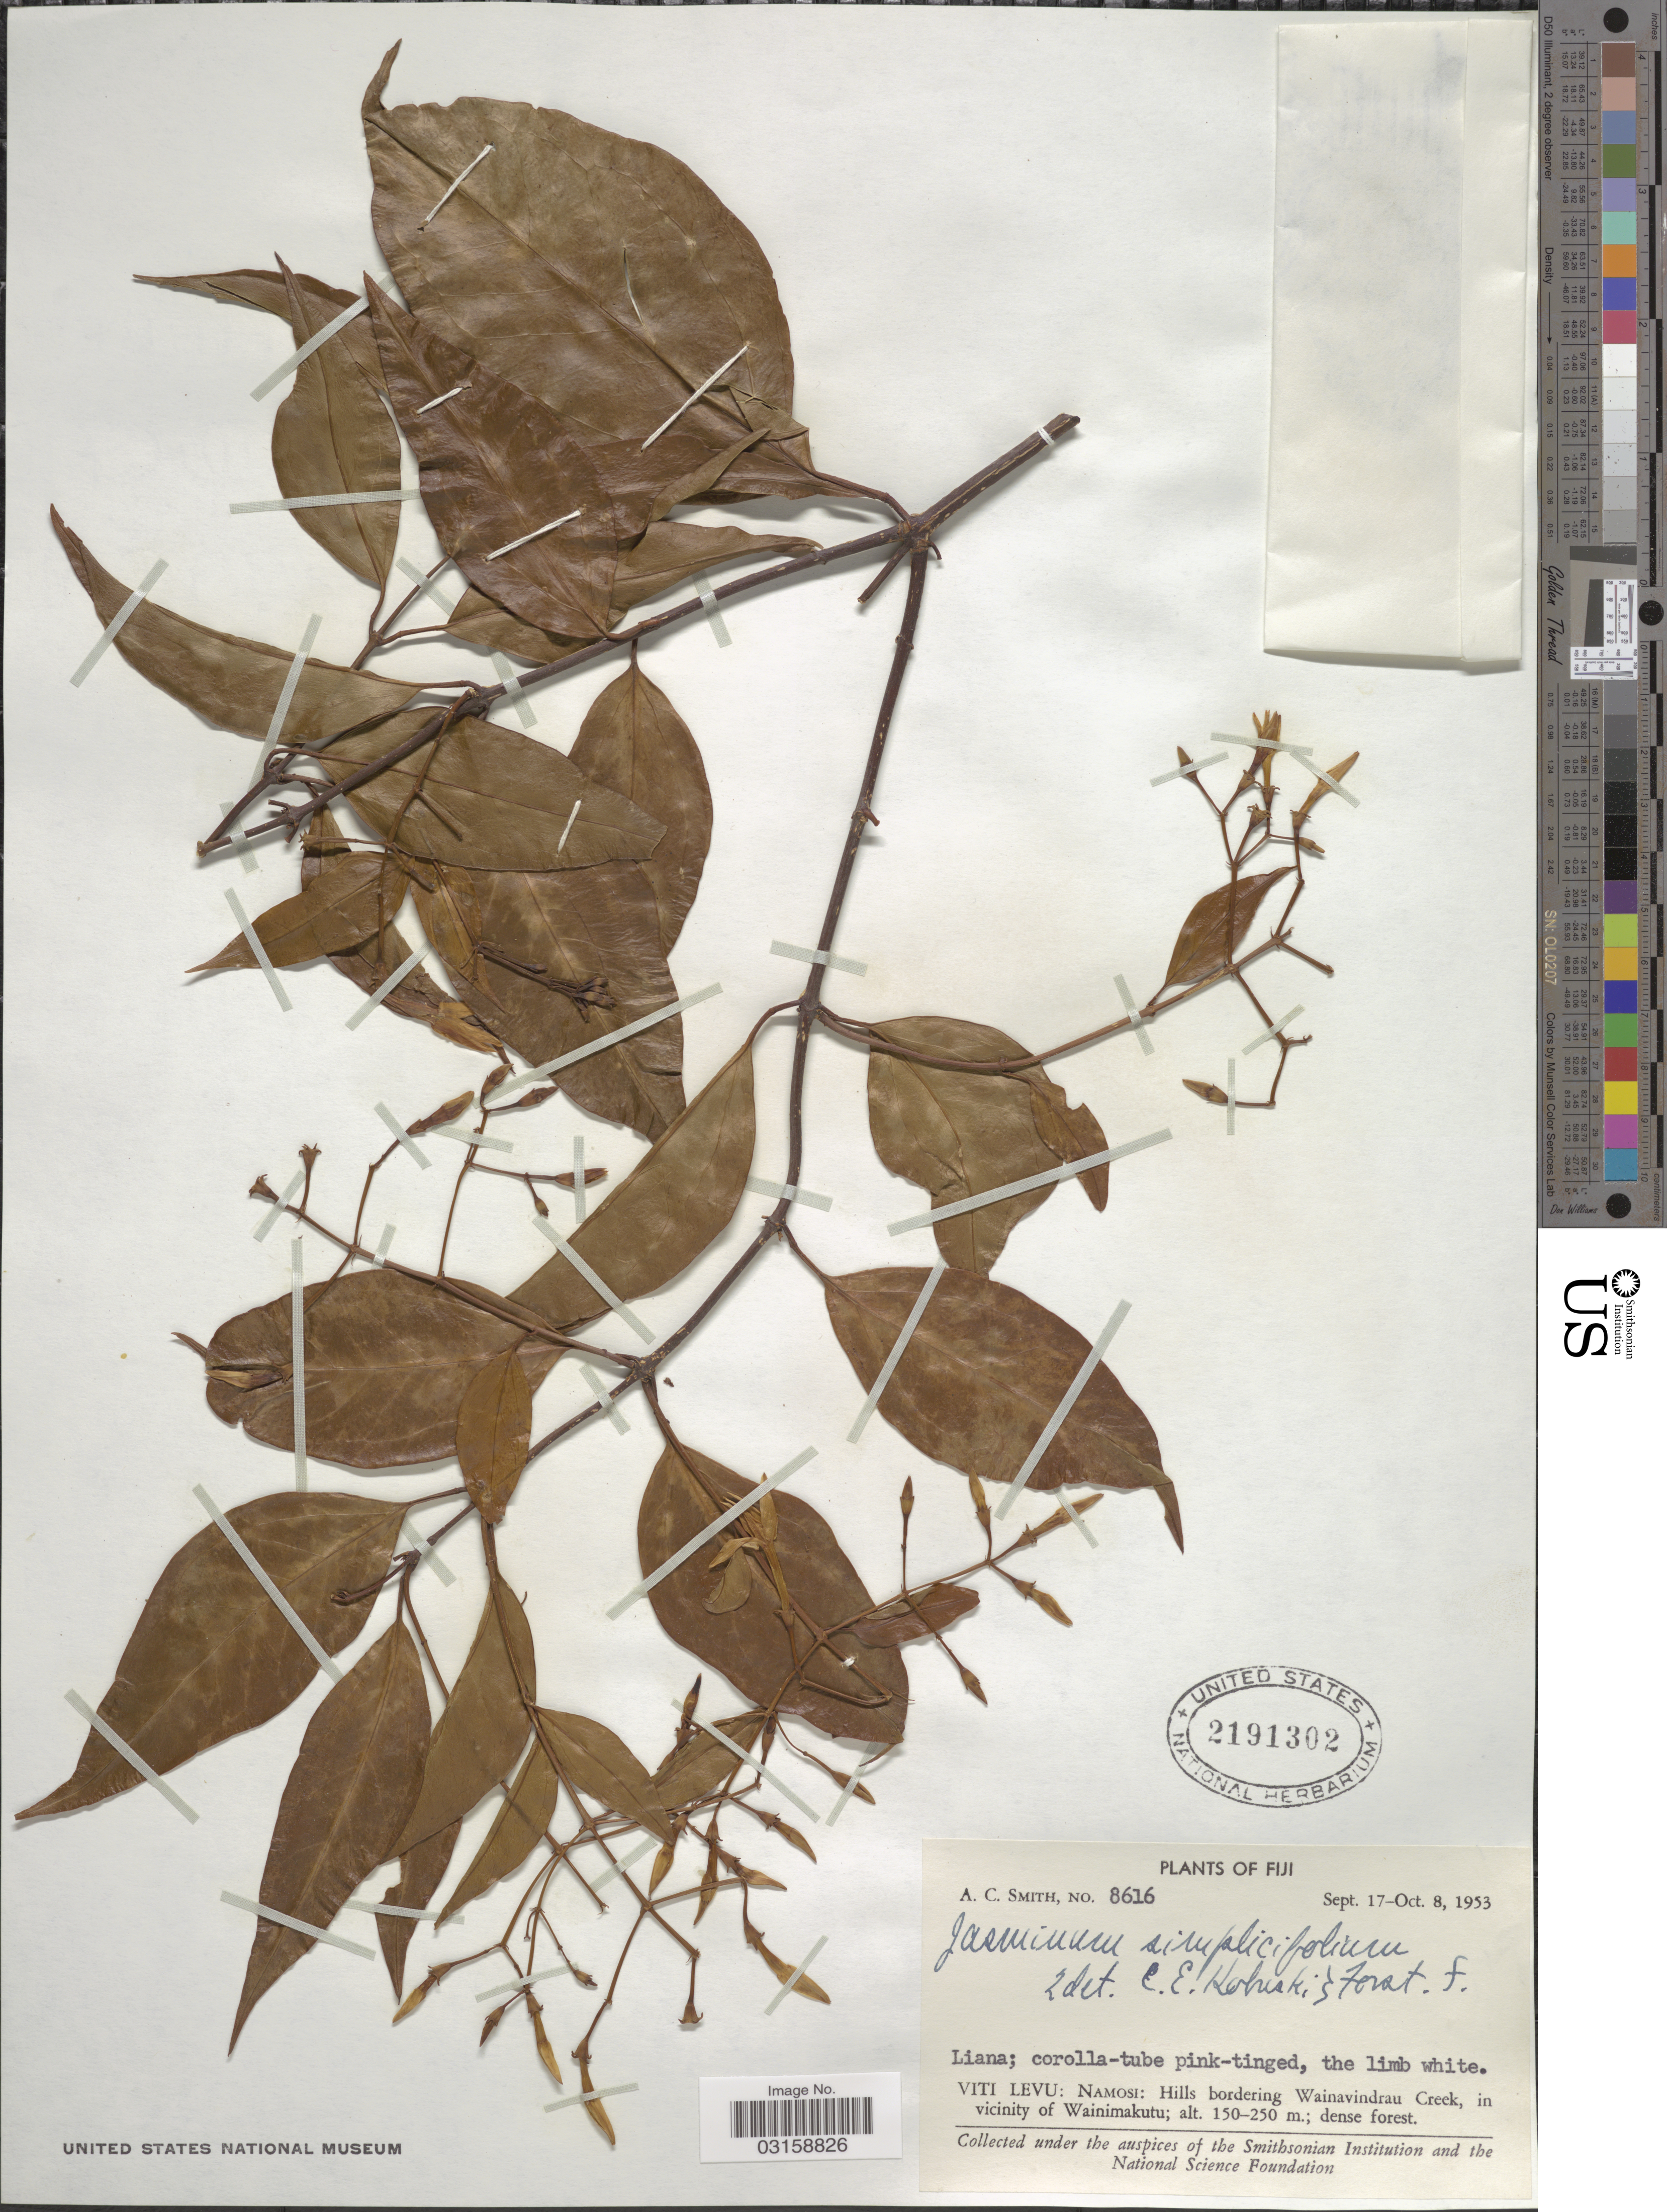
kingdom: Plantae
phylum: Tracheophyta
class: Magnoliopsida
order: Lamiales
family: Oleaceae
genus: Jasminum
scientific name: Jasminum simplicifolium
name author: G. Forst.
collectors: A. C. Smith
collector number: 8616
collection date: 1953-09-17/1953-10-08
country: Fiji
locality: Viti Levu: Namosi: Hills bordering Wainavindrau Creek, in vicinity of Wainimakutu.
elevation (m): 150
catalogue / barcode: US 2191302